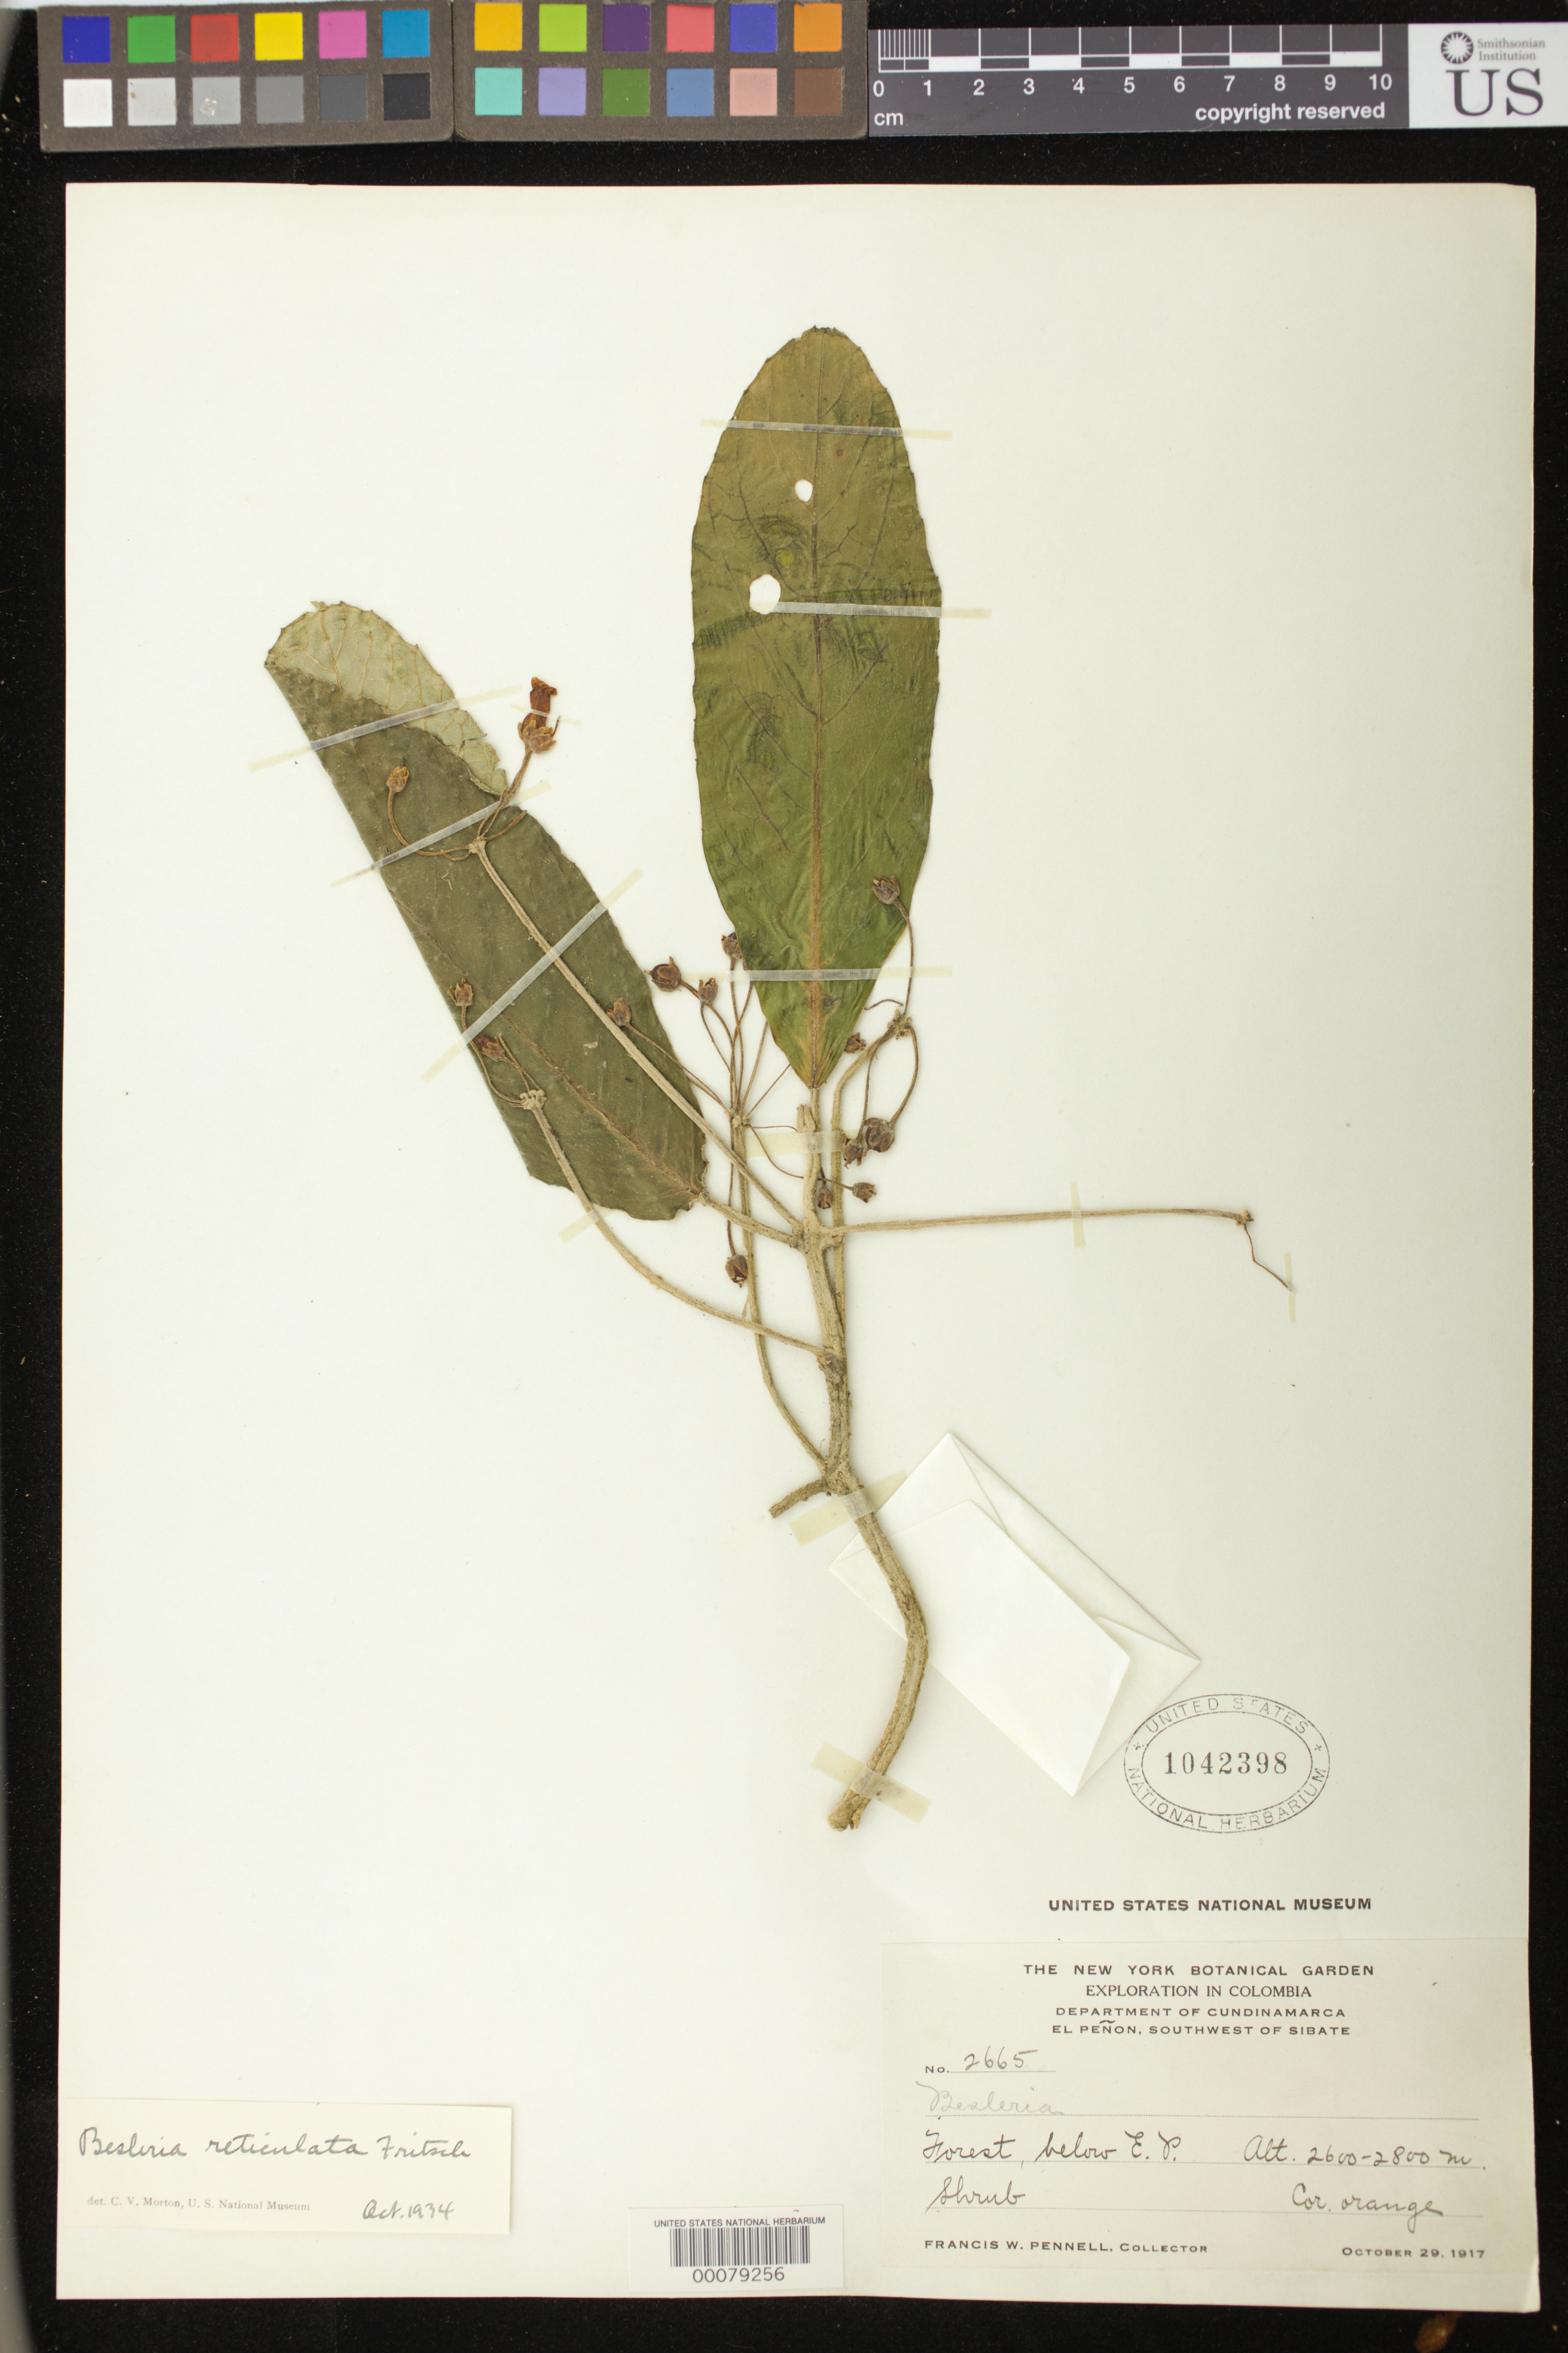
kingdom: Plantae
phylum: Tracheophyta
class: Magnoliopsida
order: Lamiales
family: Gesneriaceae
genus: Besleria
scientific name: Besleria reticulata var. reticulata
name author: Fritsch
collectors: F. W. Pennell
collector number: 2665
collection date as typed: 29 Oct 1917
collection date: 1917-10-29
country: Colombia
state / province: Cundinamarca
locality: El Penon, SW of Sibate, below El Penon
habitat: Forest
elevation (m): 2600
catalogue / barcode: US 1042398